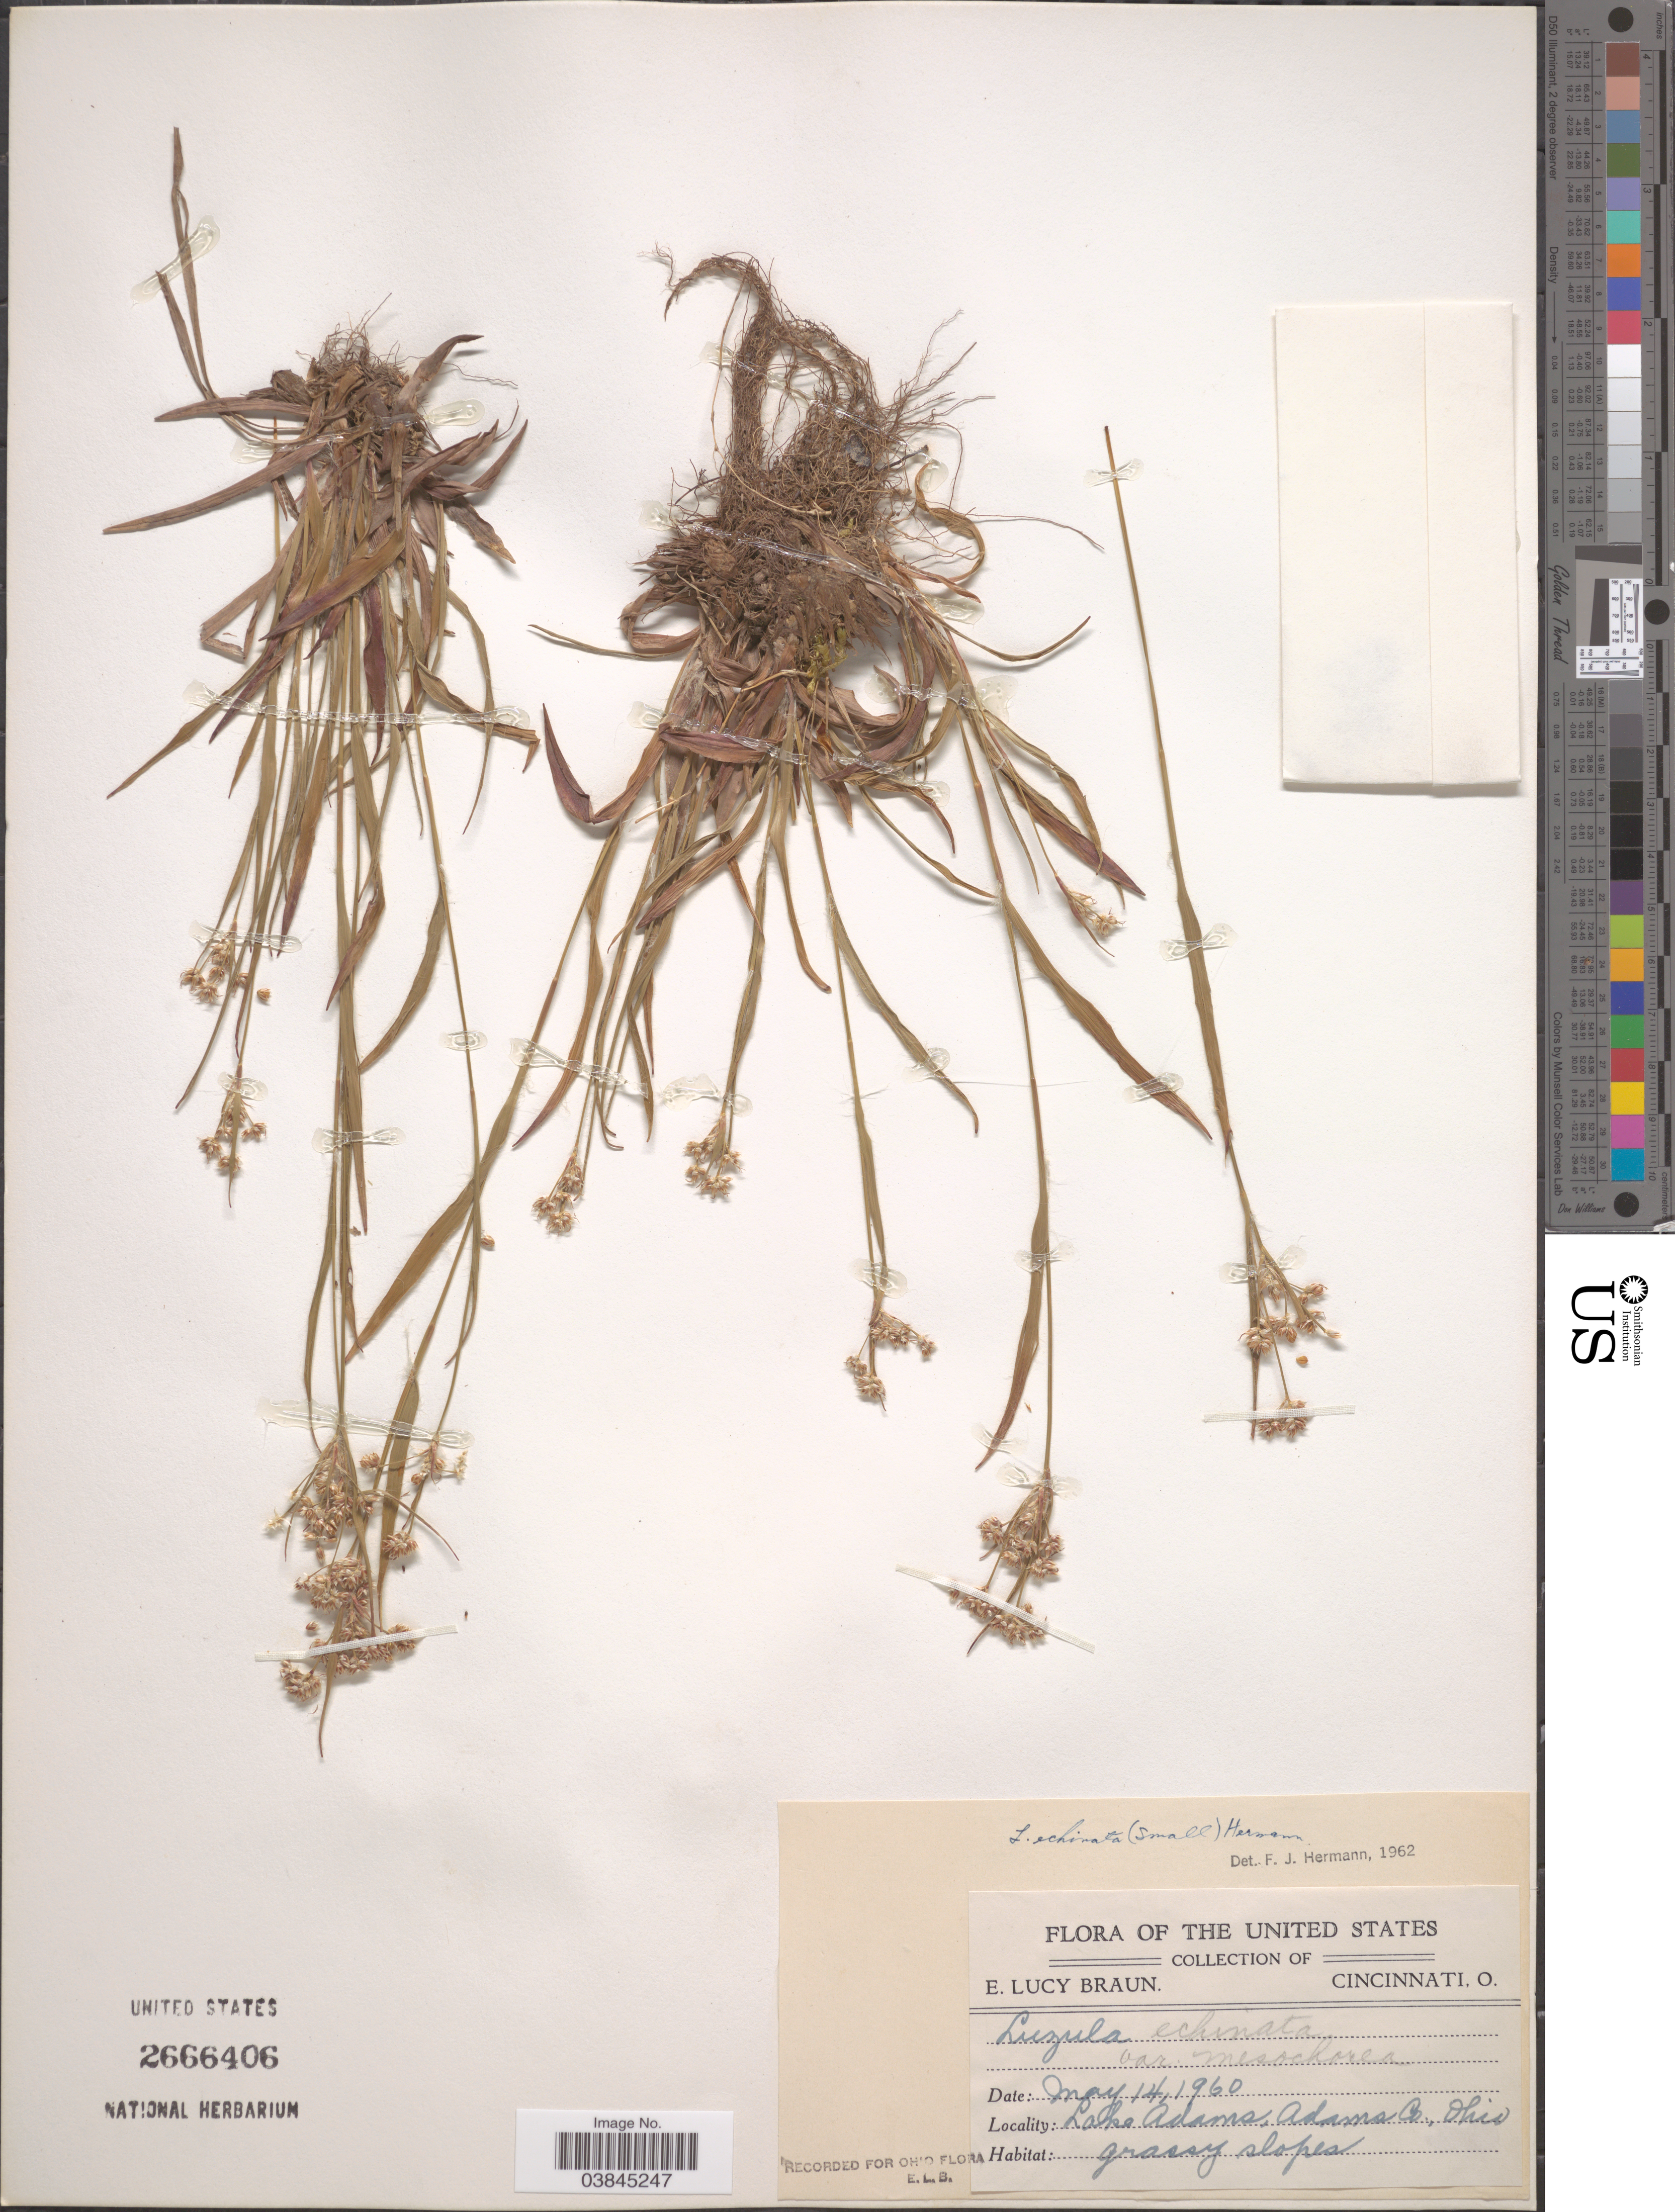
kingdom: Plantae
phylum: Tracheophyta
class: Liliopsida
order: Poales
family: Juncaceae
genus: Luzula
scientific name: Luzula campestris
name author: (L.) DC.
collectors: E. L. Braun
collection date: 1960-05-14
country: United States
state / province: Ohio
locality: Lake Adams, Adams Co.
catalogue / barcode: US 2666406